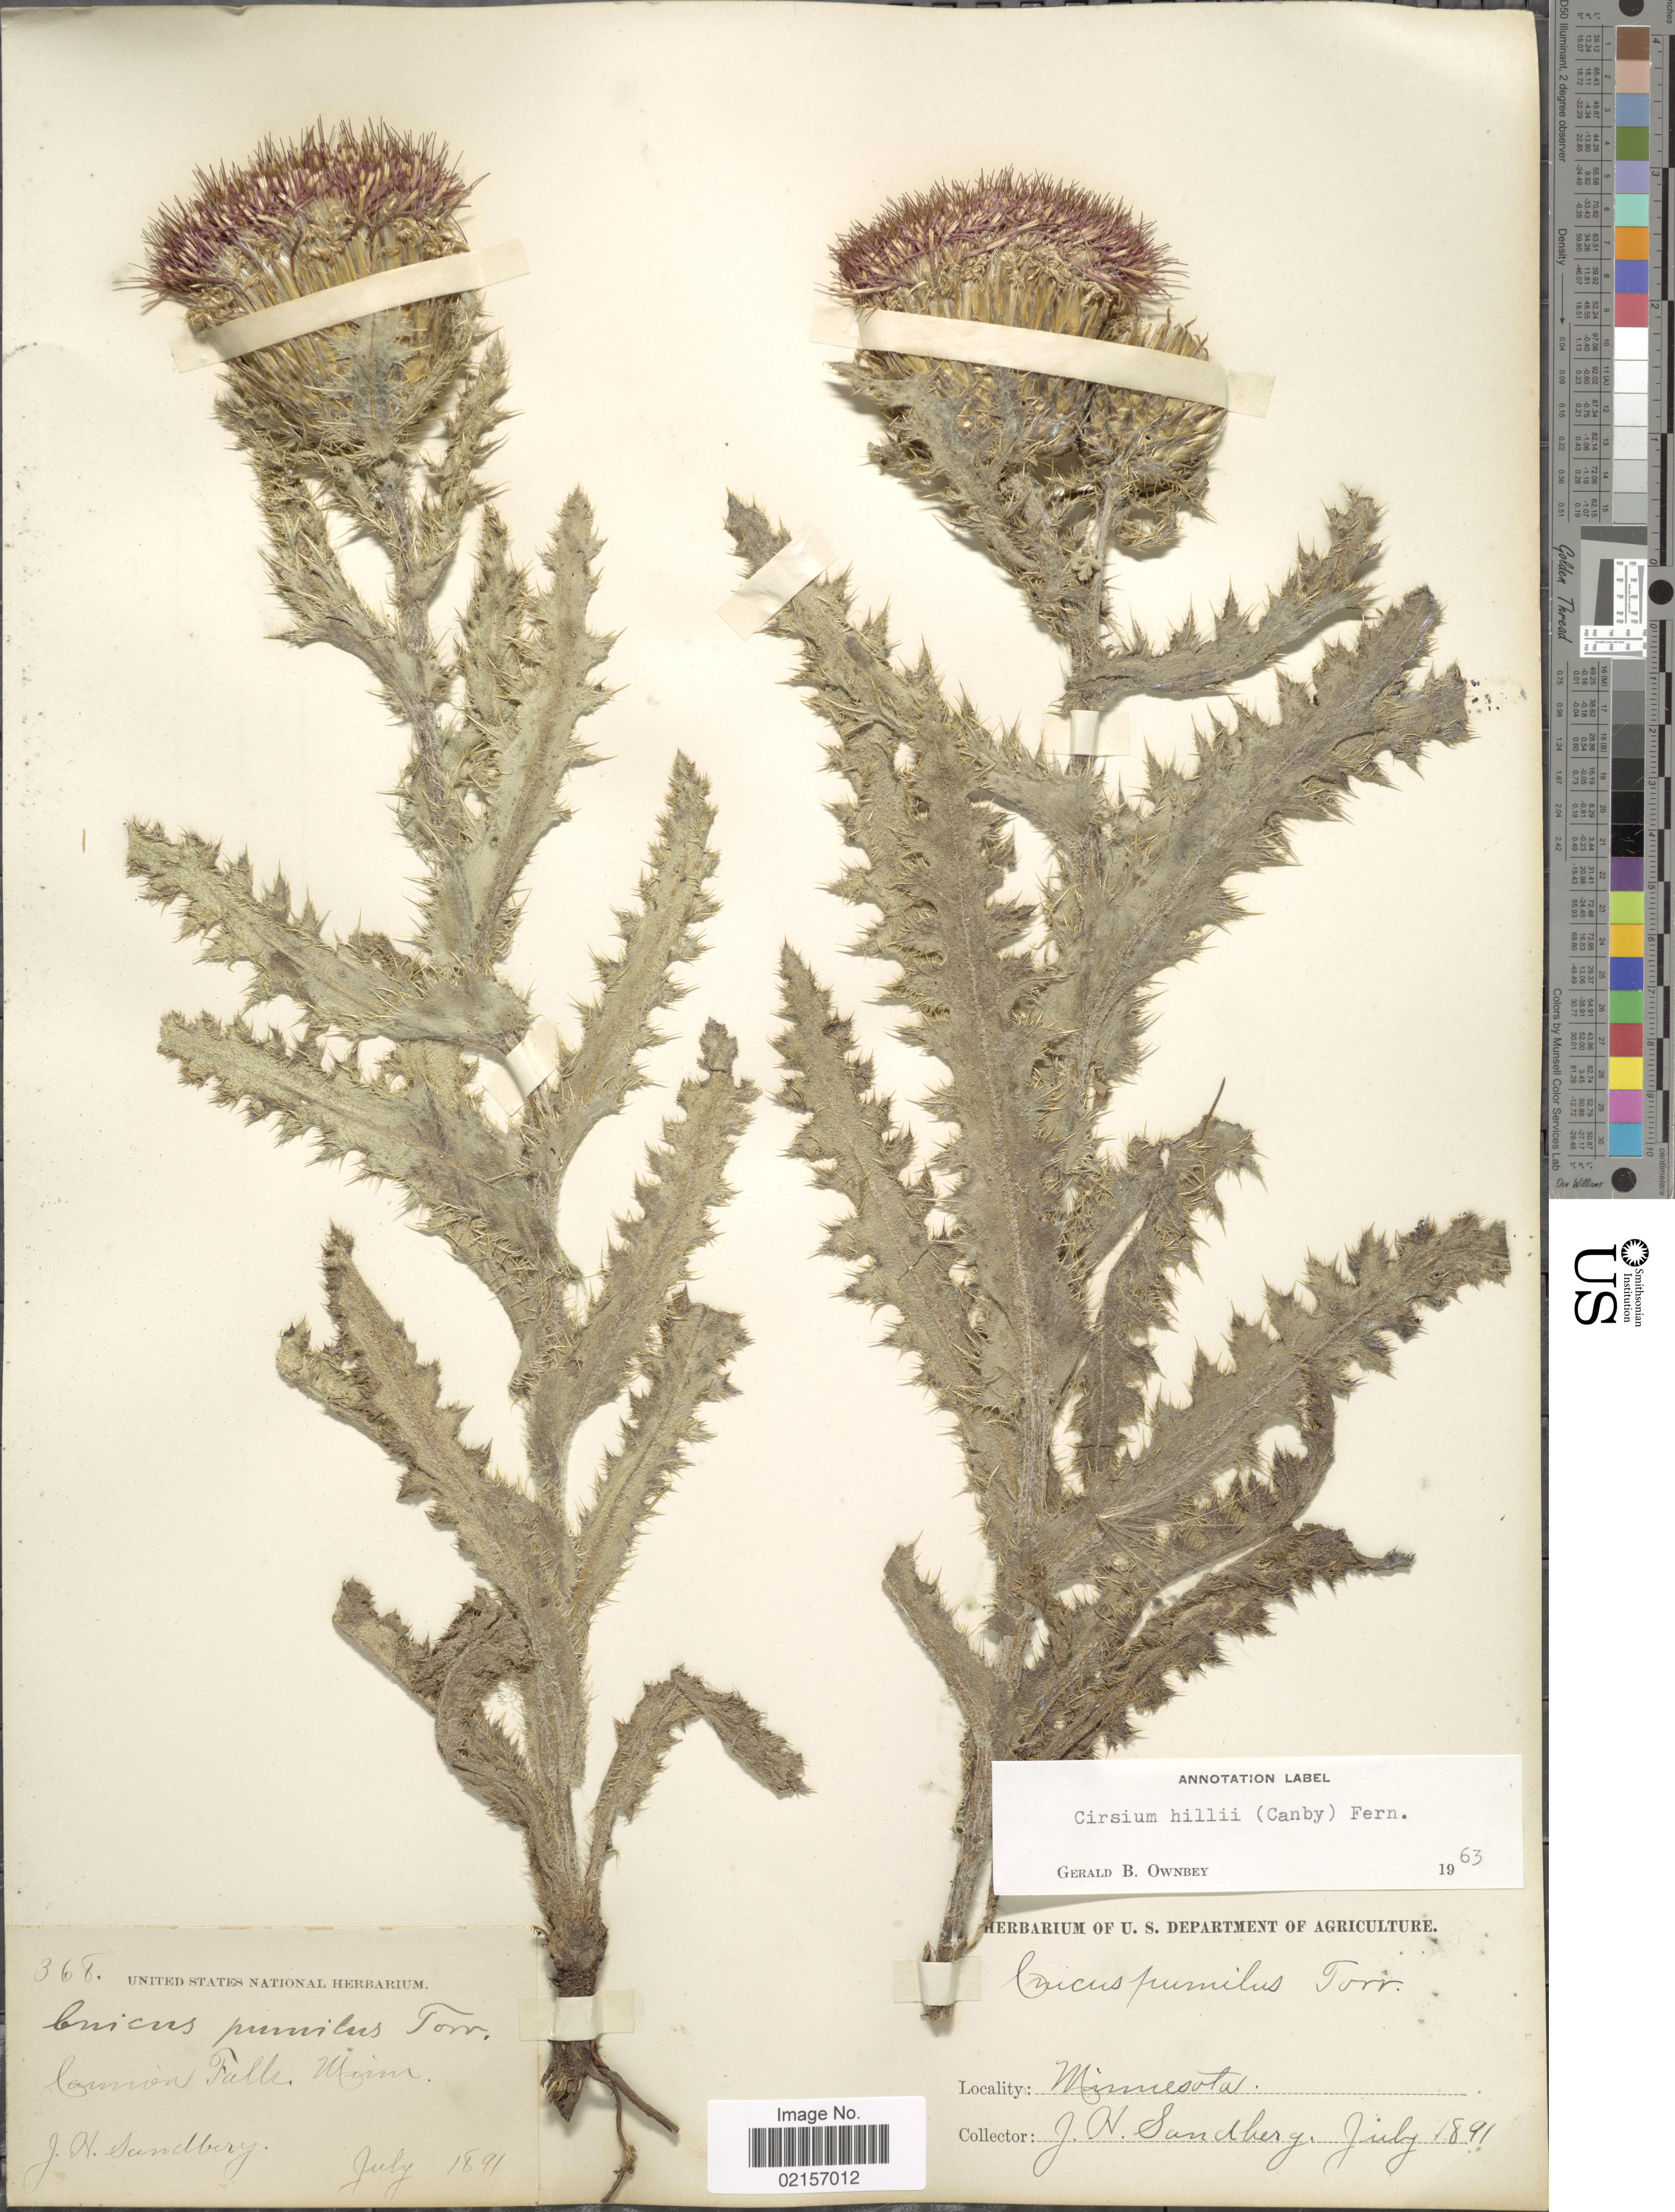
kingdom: Plantae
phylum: Tracheophyta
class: Magnoliopsida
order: Asterales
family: Asteraceae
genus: Cirsium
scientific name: Cirsium pumilum var. hillii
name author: (Canby) B. Boivin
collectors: J. H. Sandberg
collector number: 368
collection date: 1891-07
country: United States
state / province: Minnesota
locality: Common Falls